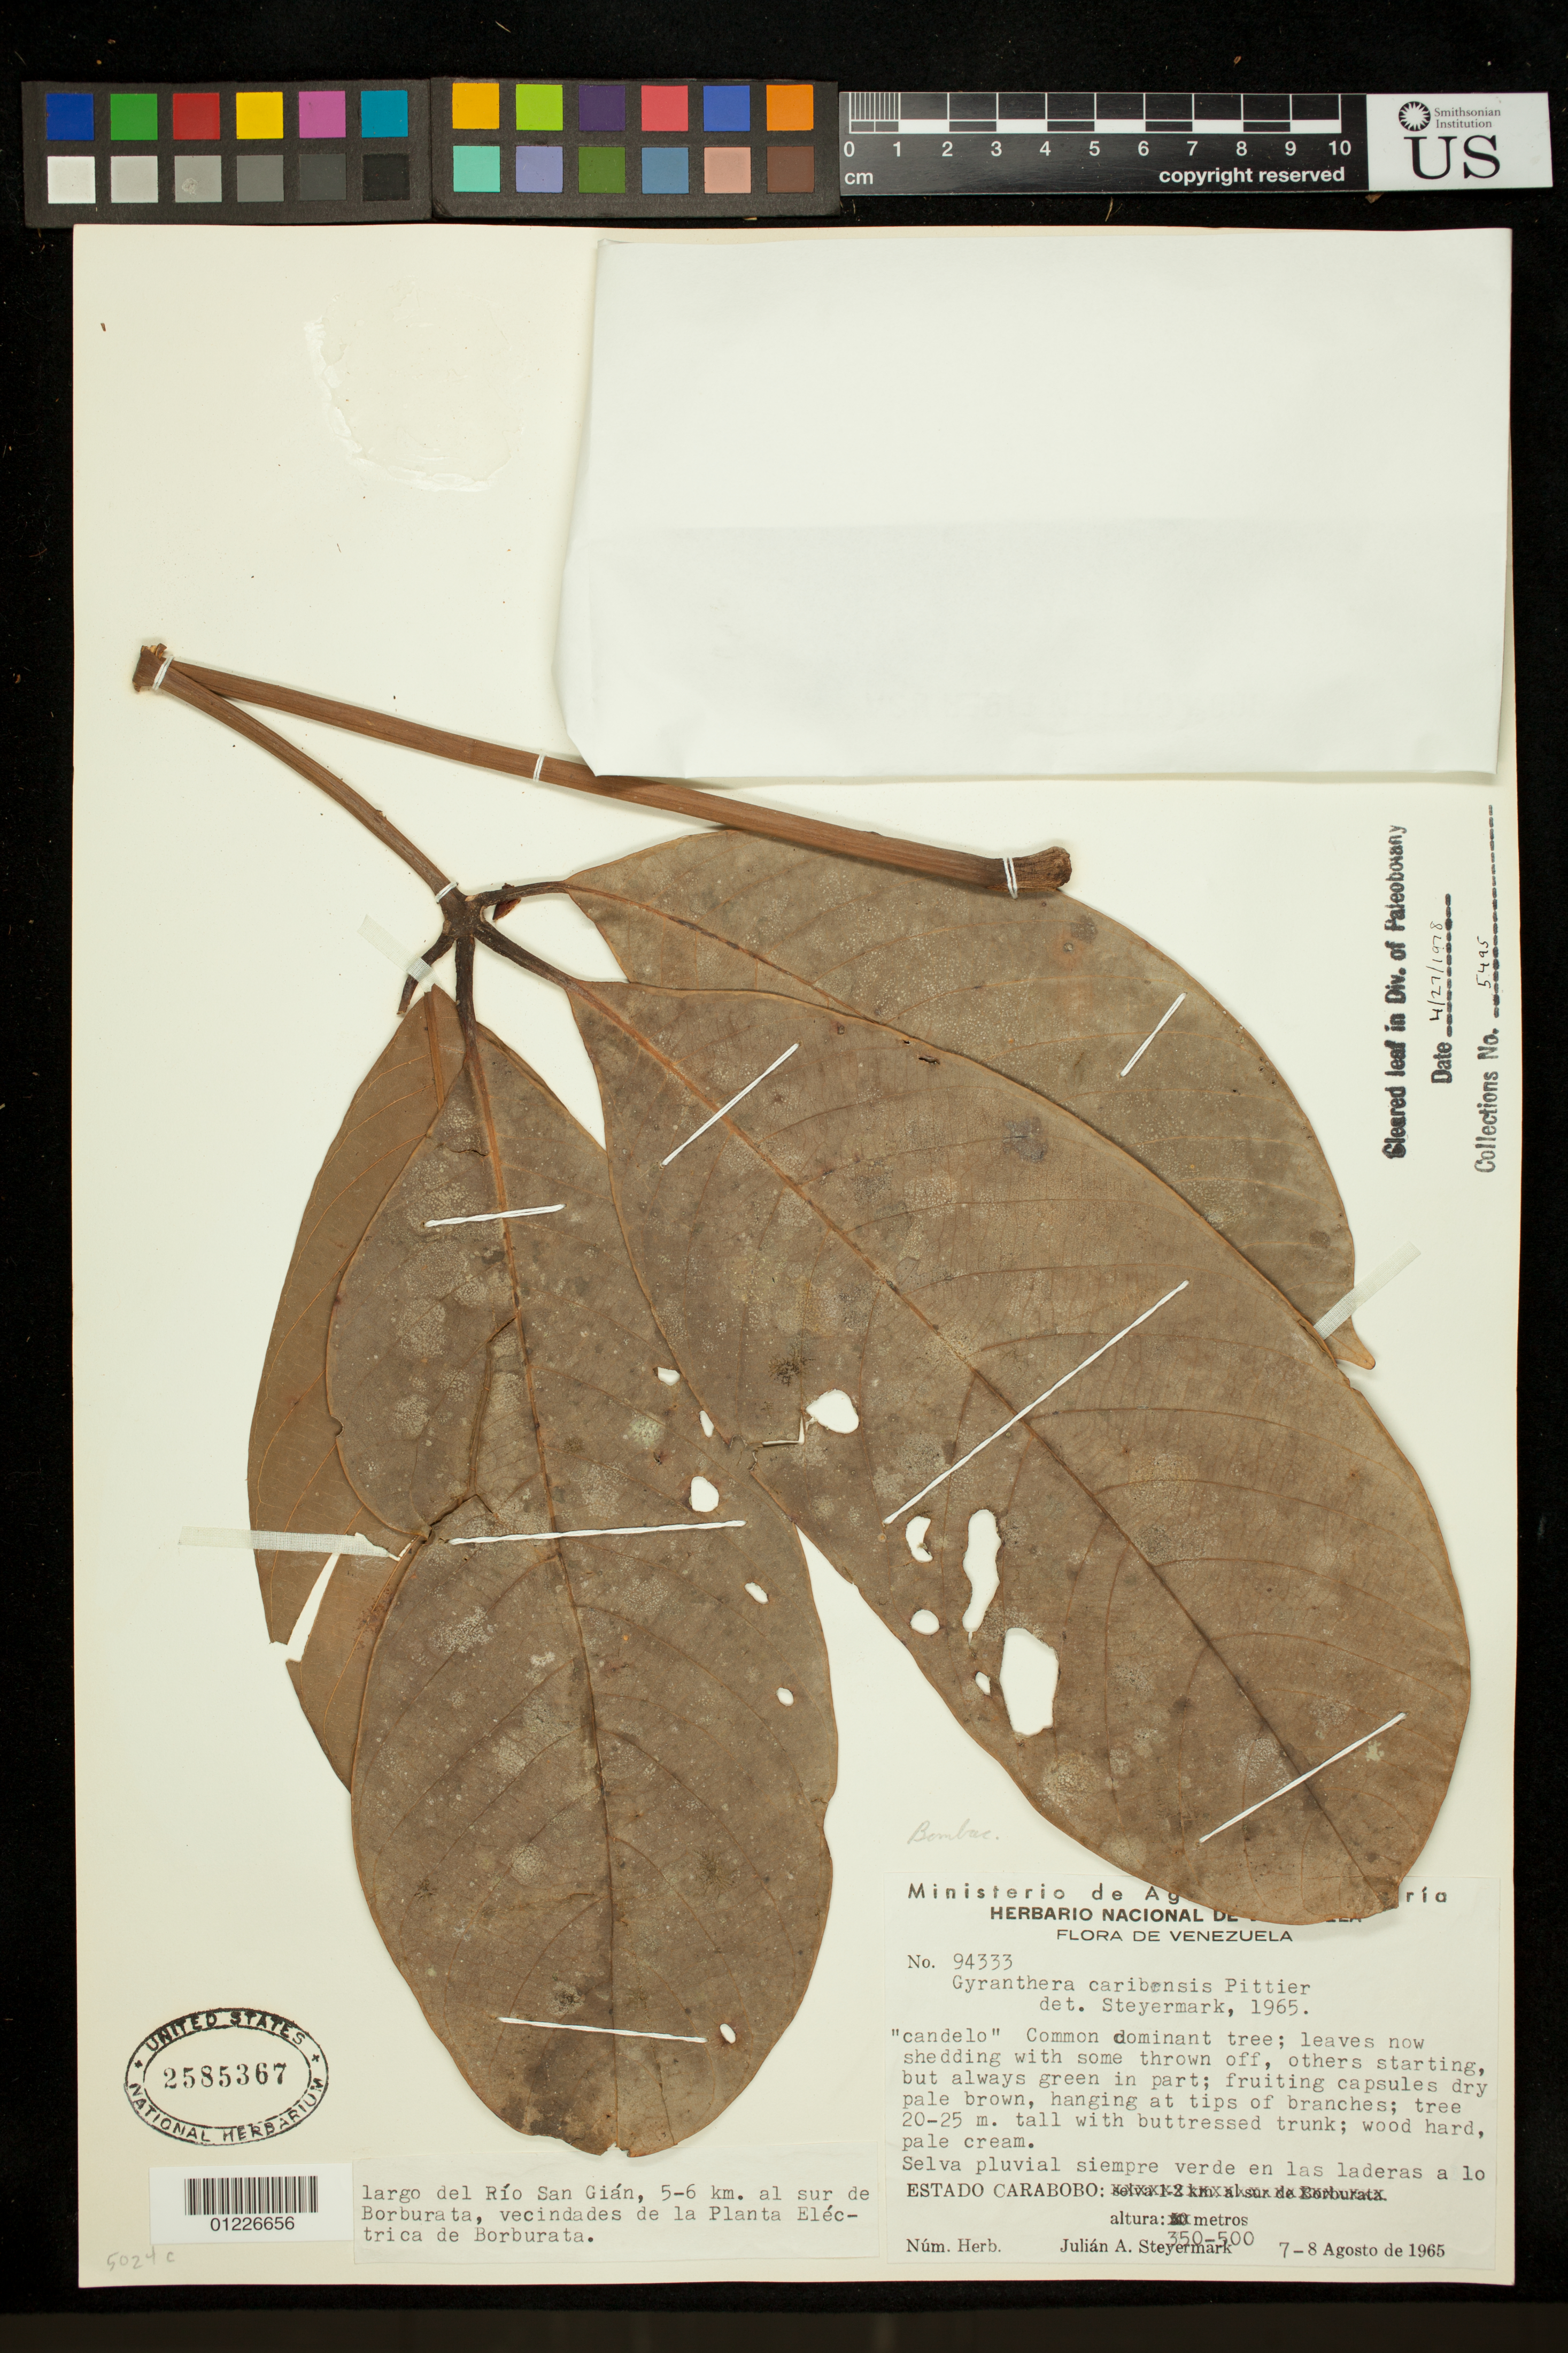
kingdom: Plantae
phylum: Tracheophyta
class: Magnoliopsida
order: Malvales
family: Malvaceae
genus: Gyranthera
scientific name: Gyranthera caribensis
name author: Pittier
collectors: J. Steyermark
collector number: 94333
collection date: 1965-08-07/1965-08-08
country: Venezuela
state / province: Carabobo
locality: largo del Rio San Gian, 5-6 km. al sur de Borburata, vecindades de la Planta Electrica de Borburata.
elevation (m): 350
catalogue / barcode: US 2585367